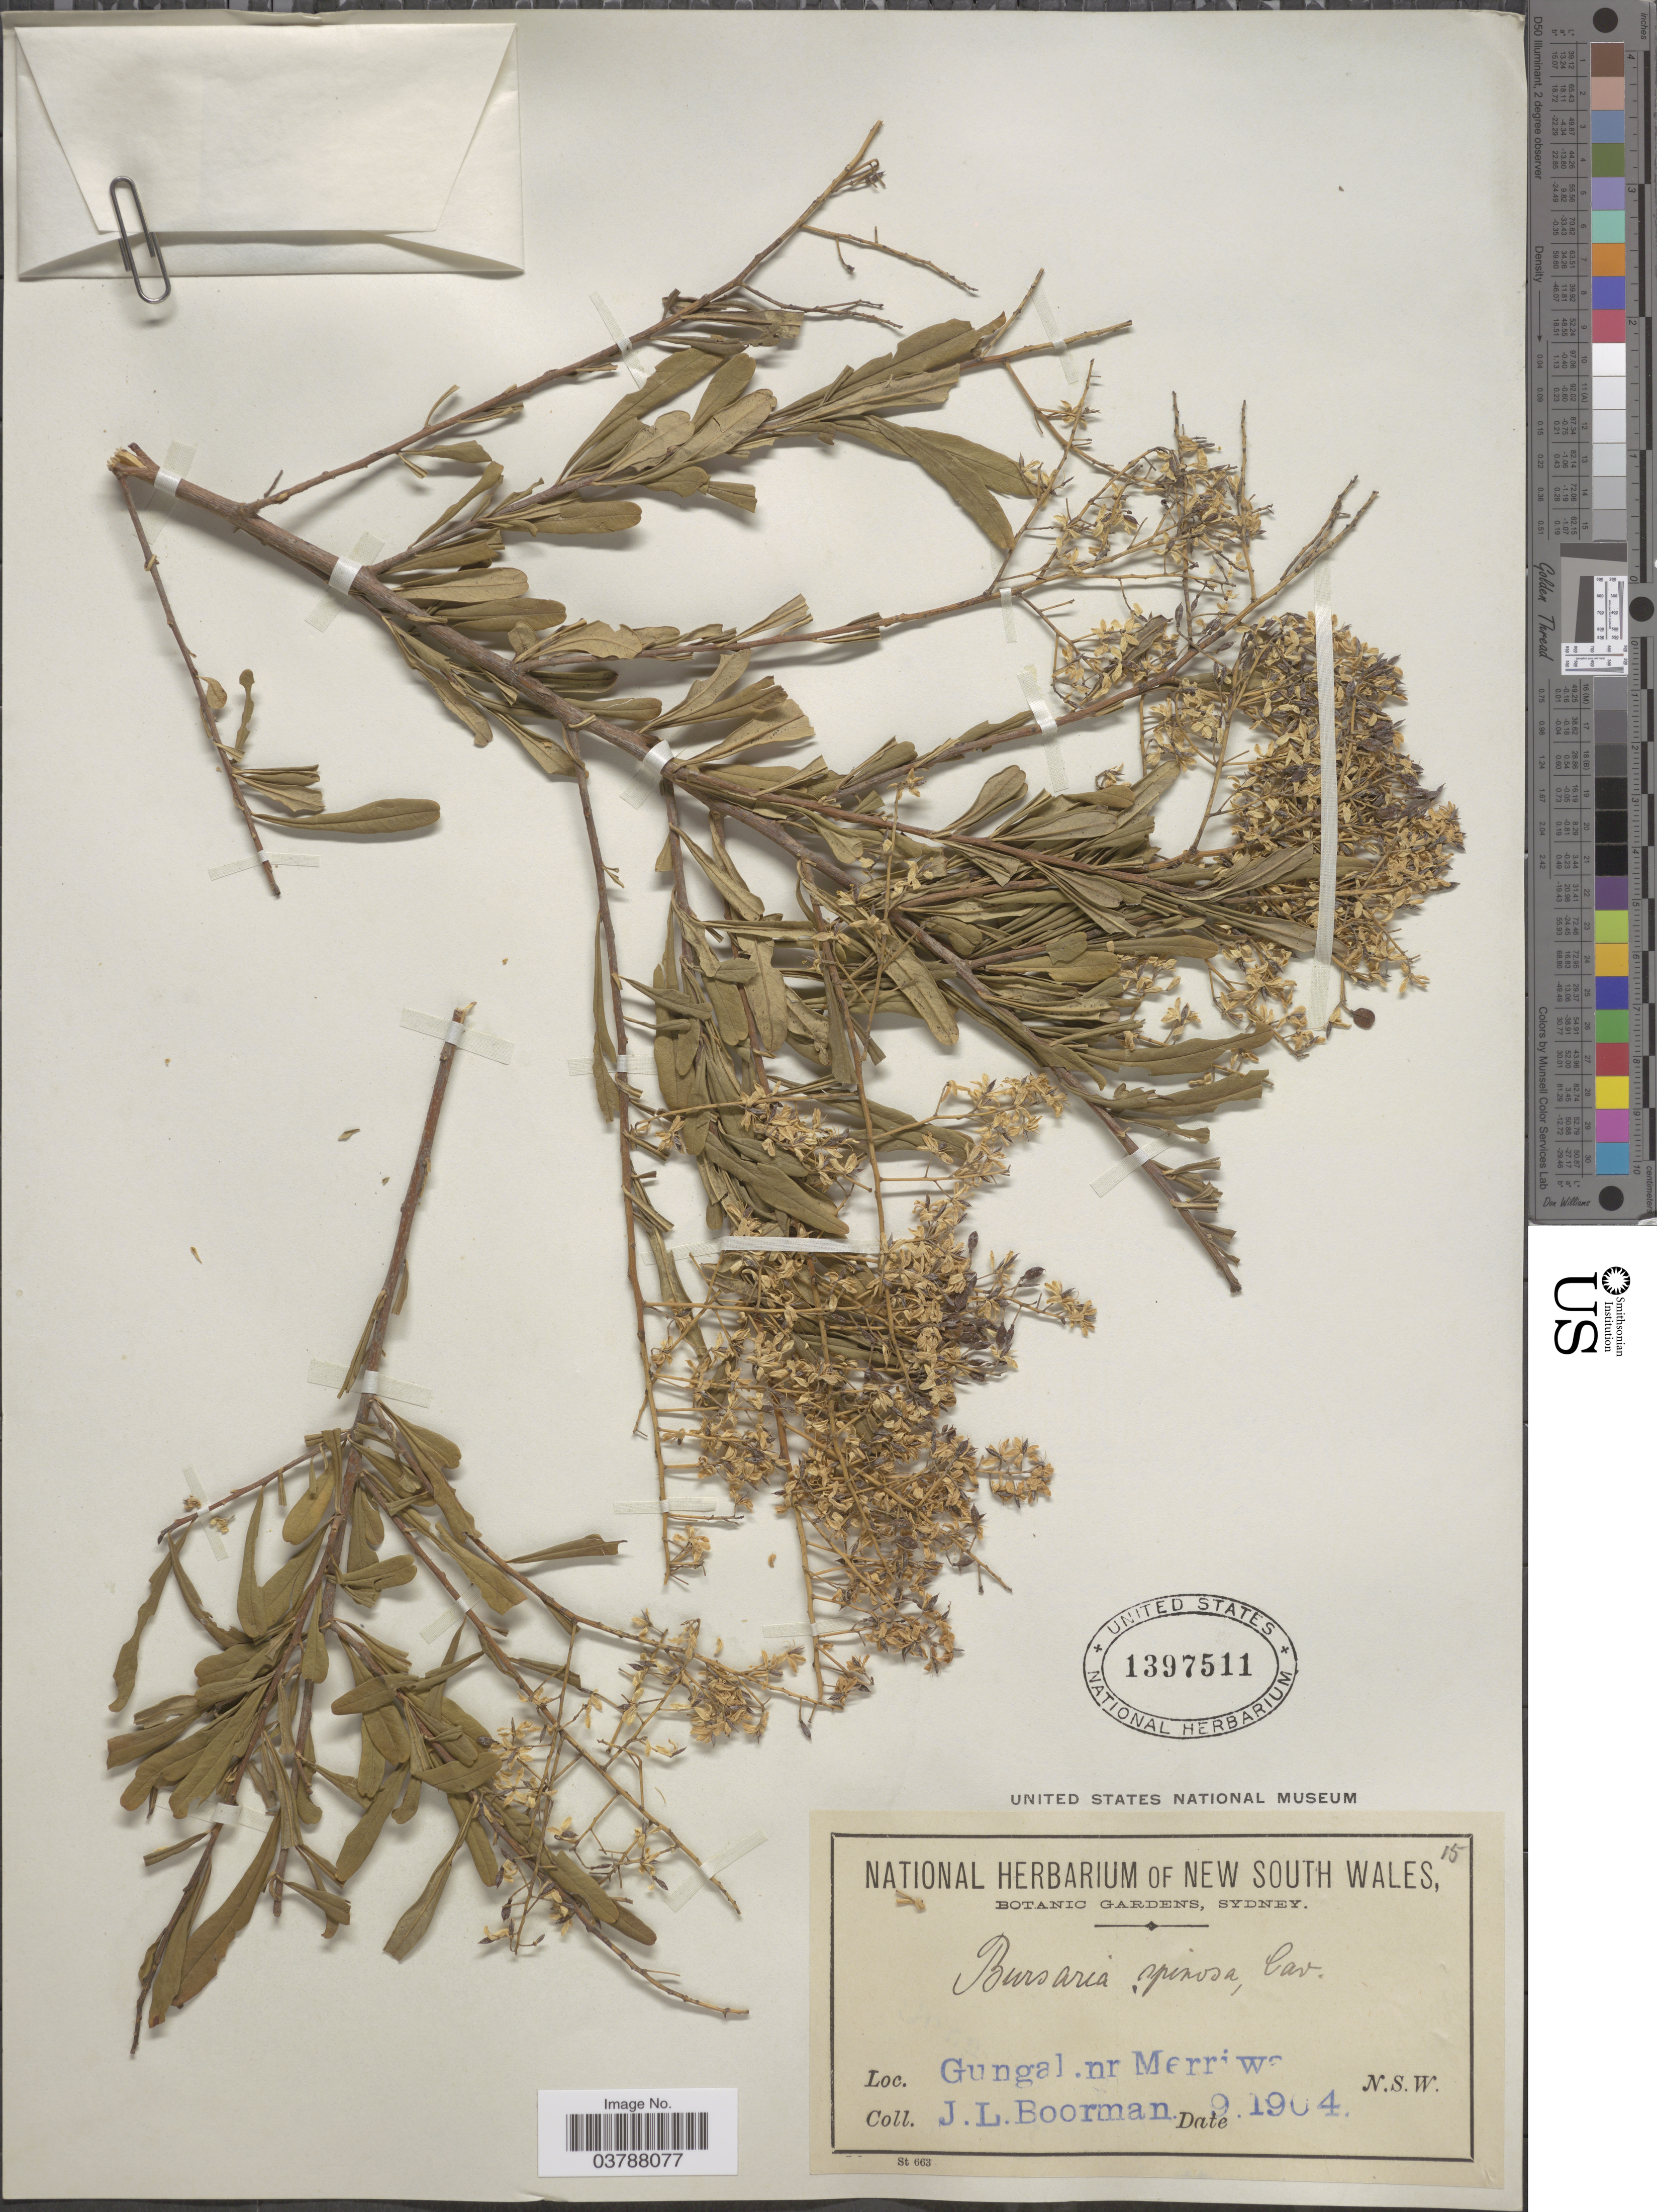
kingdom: Plantae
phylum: Tracheophyta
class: Magnoliopsida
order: Apiales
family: Pittosporaceae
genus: Bursaria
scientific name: Bursaria spinosa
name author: Cav.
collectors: J. Boorman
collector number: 15?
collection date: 1904-09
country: Australia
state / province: New South Wales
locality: Gungal near Merriwa.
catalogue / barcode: US 1397511